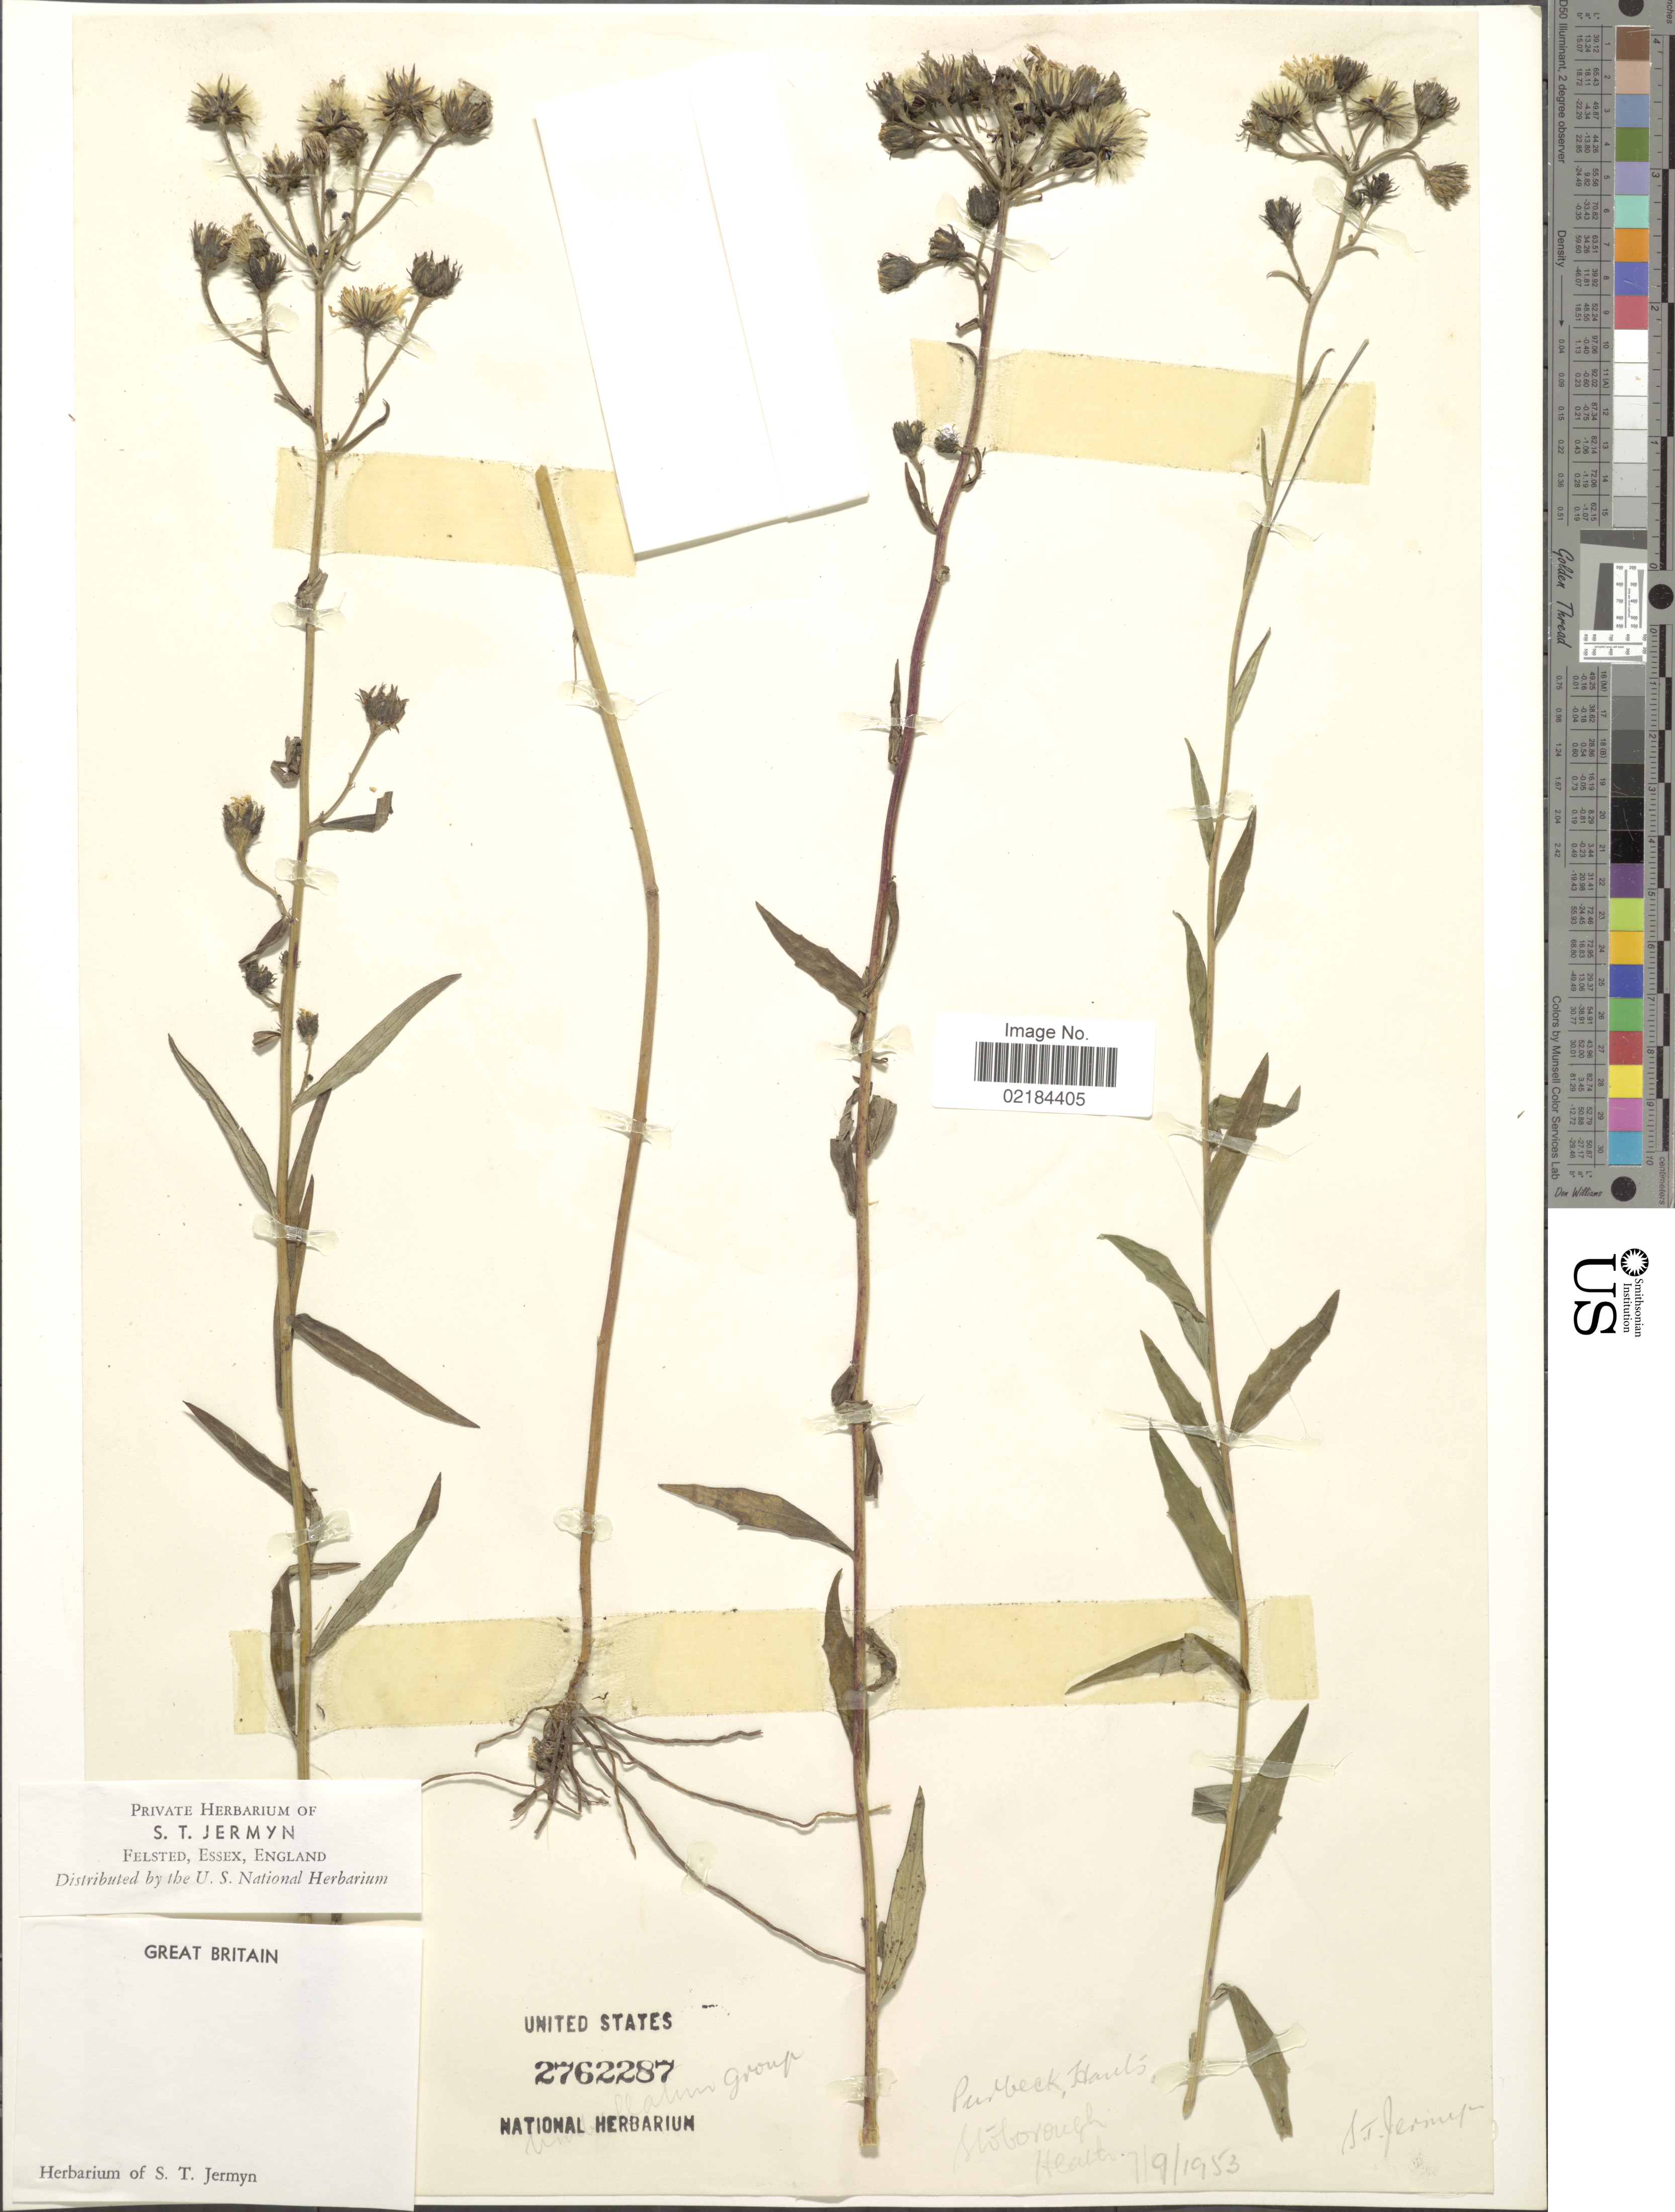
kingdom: Plantae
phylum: Tracheophyta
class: Magnoliopsida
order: Asterales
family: Asteraceae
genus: Hieracium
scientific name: Hieracium umbellatum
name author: L.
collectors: S. Jermyn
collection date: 1953-09-07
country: United Kingdom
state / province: England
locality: Purbeck, Stoborough Heath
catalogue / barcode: US 2762287